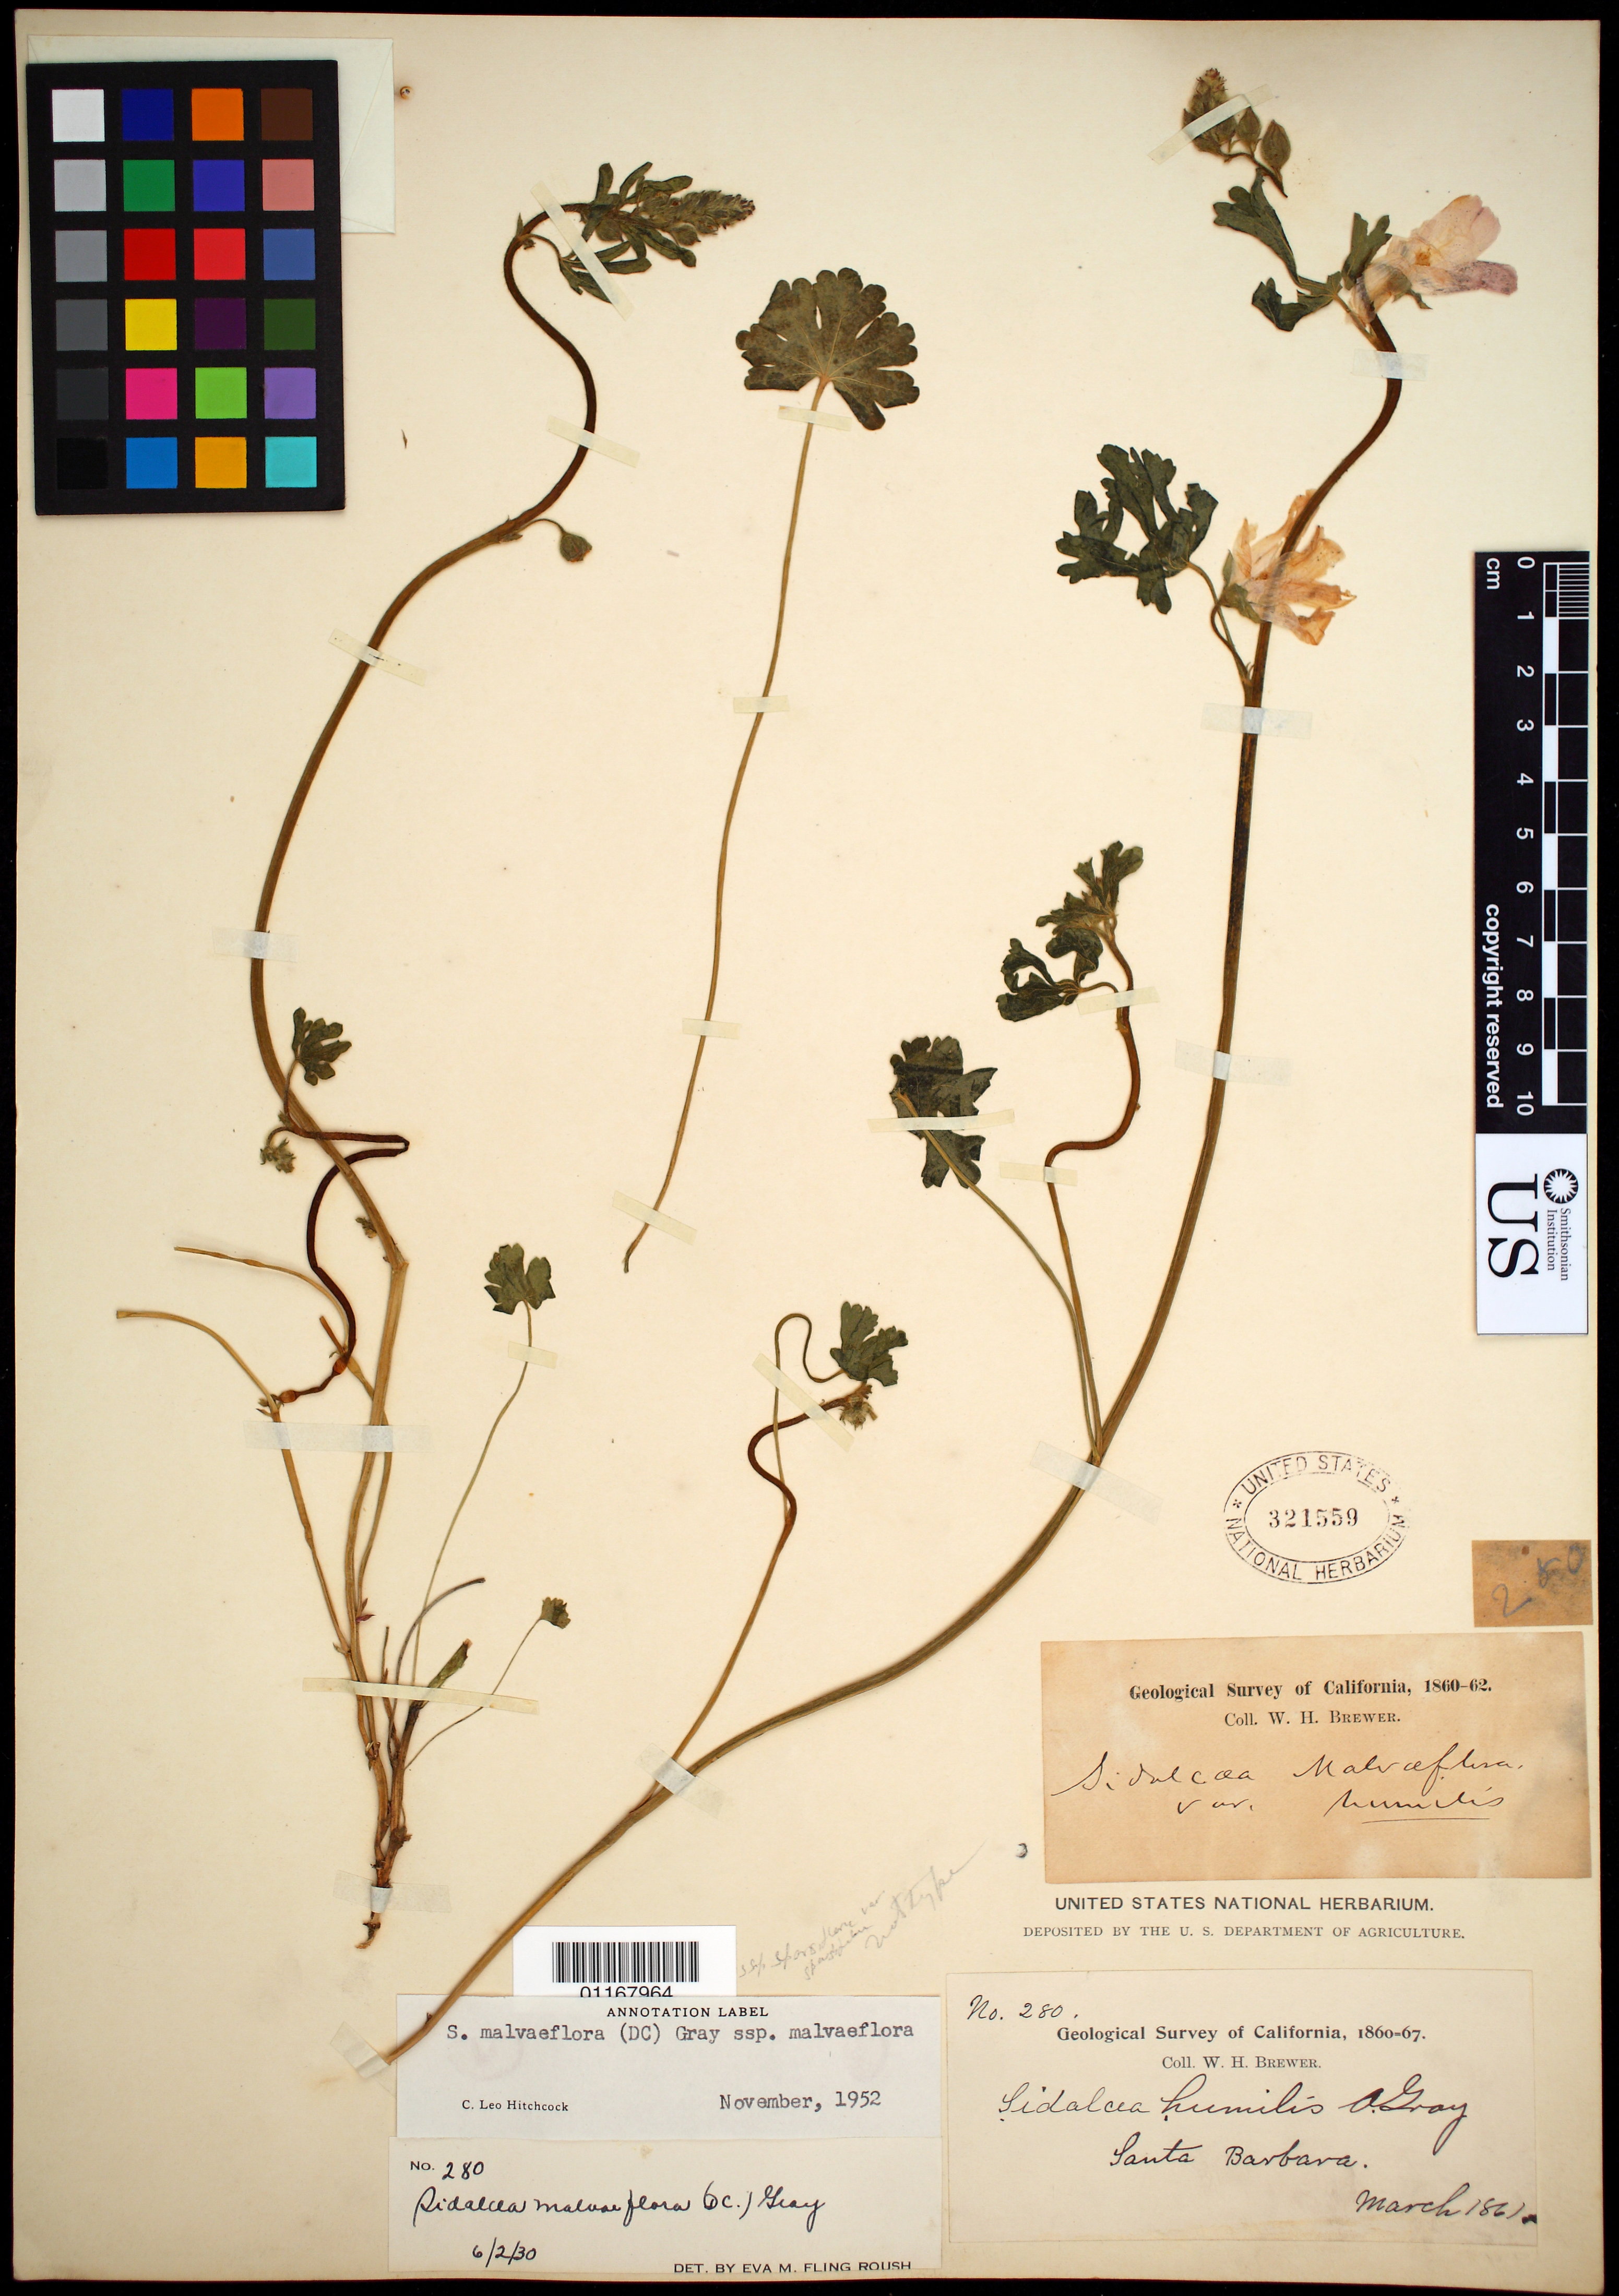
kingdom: Plantae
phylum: Tracheophyta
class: Magnoliopsida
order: Malvales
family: Malvaceae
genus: Sidalcea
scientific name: Sidalcea malviflora subsp. malviflora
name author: (DC.) A. Gray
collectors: W. H. Brewer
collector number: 280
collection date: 1861-03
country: United States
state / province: California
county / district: Santa Barbara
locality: Santa Barbara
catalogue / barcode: US 321559